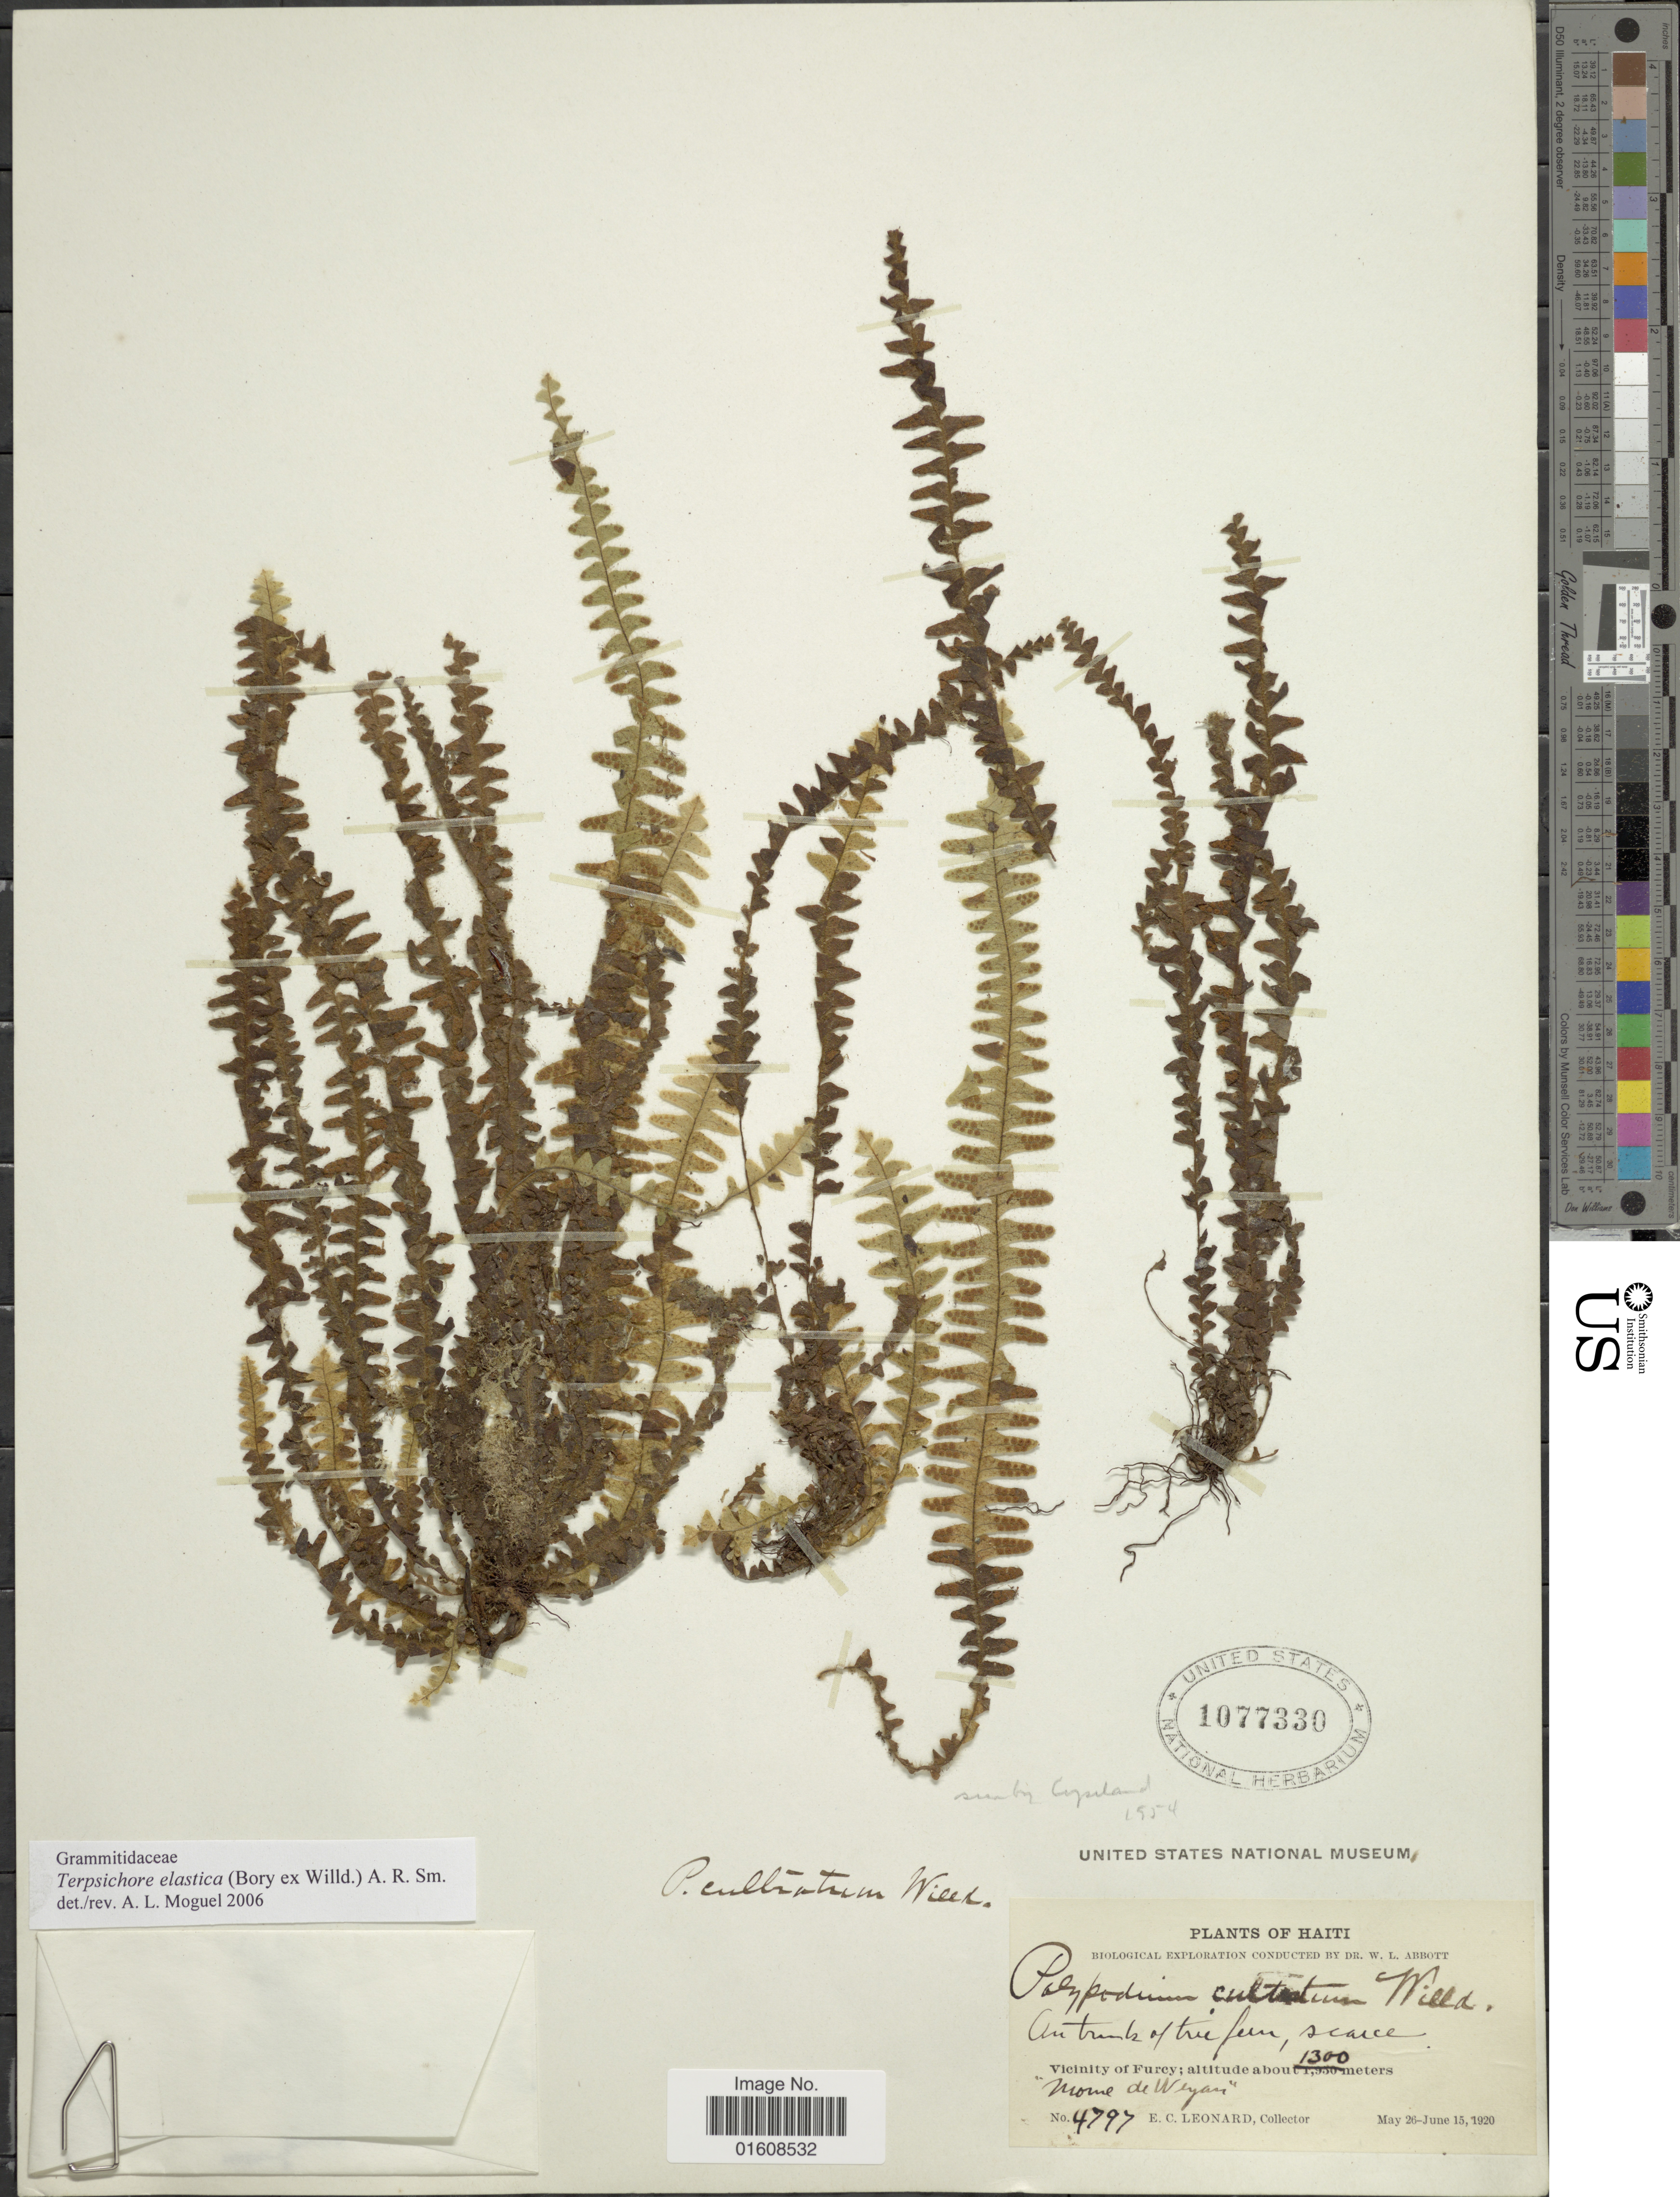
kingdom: Plantae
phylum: Tracheophyta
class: Polypodiopsida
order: Polypodiales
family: Polypodiaceae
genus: Alansmia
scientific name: Alansmia elastica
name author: (Bory ex Willd.) Moguel & M. Kessler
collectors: E. C. Leonard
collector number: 4797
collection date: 1920-05-26/1920-06-15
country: Haiti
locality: Vicinity of Furcy. "Morne de Weyan" [interpreted]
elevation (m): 1300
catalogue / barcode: US 1077330